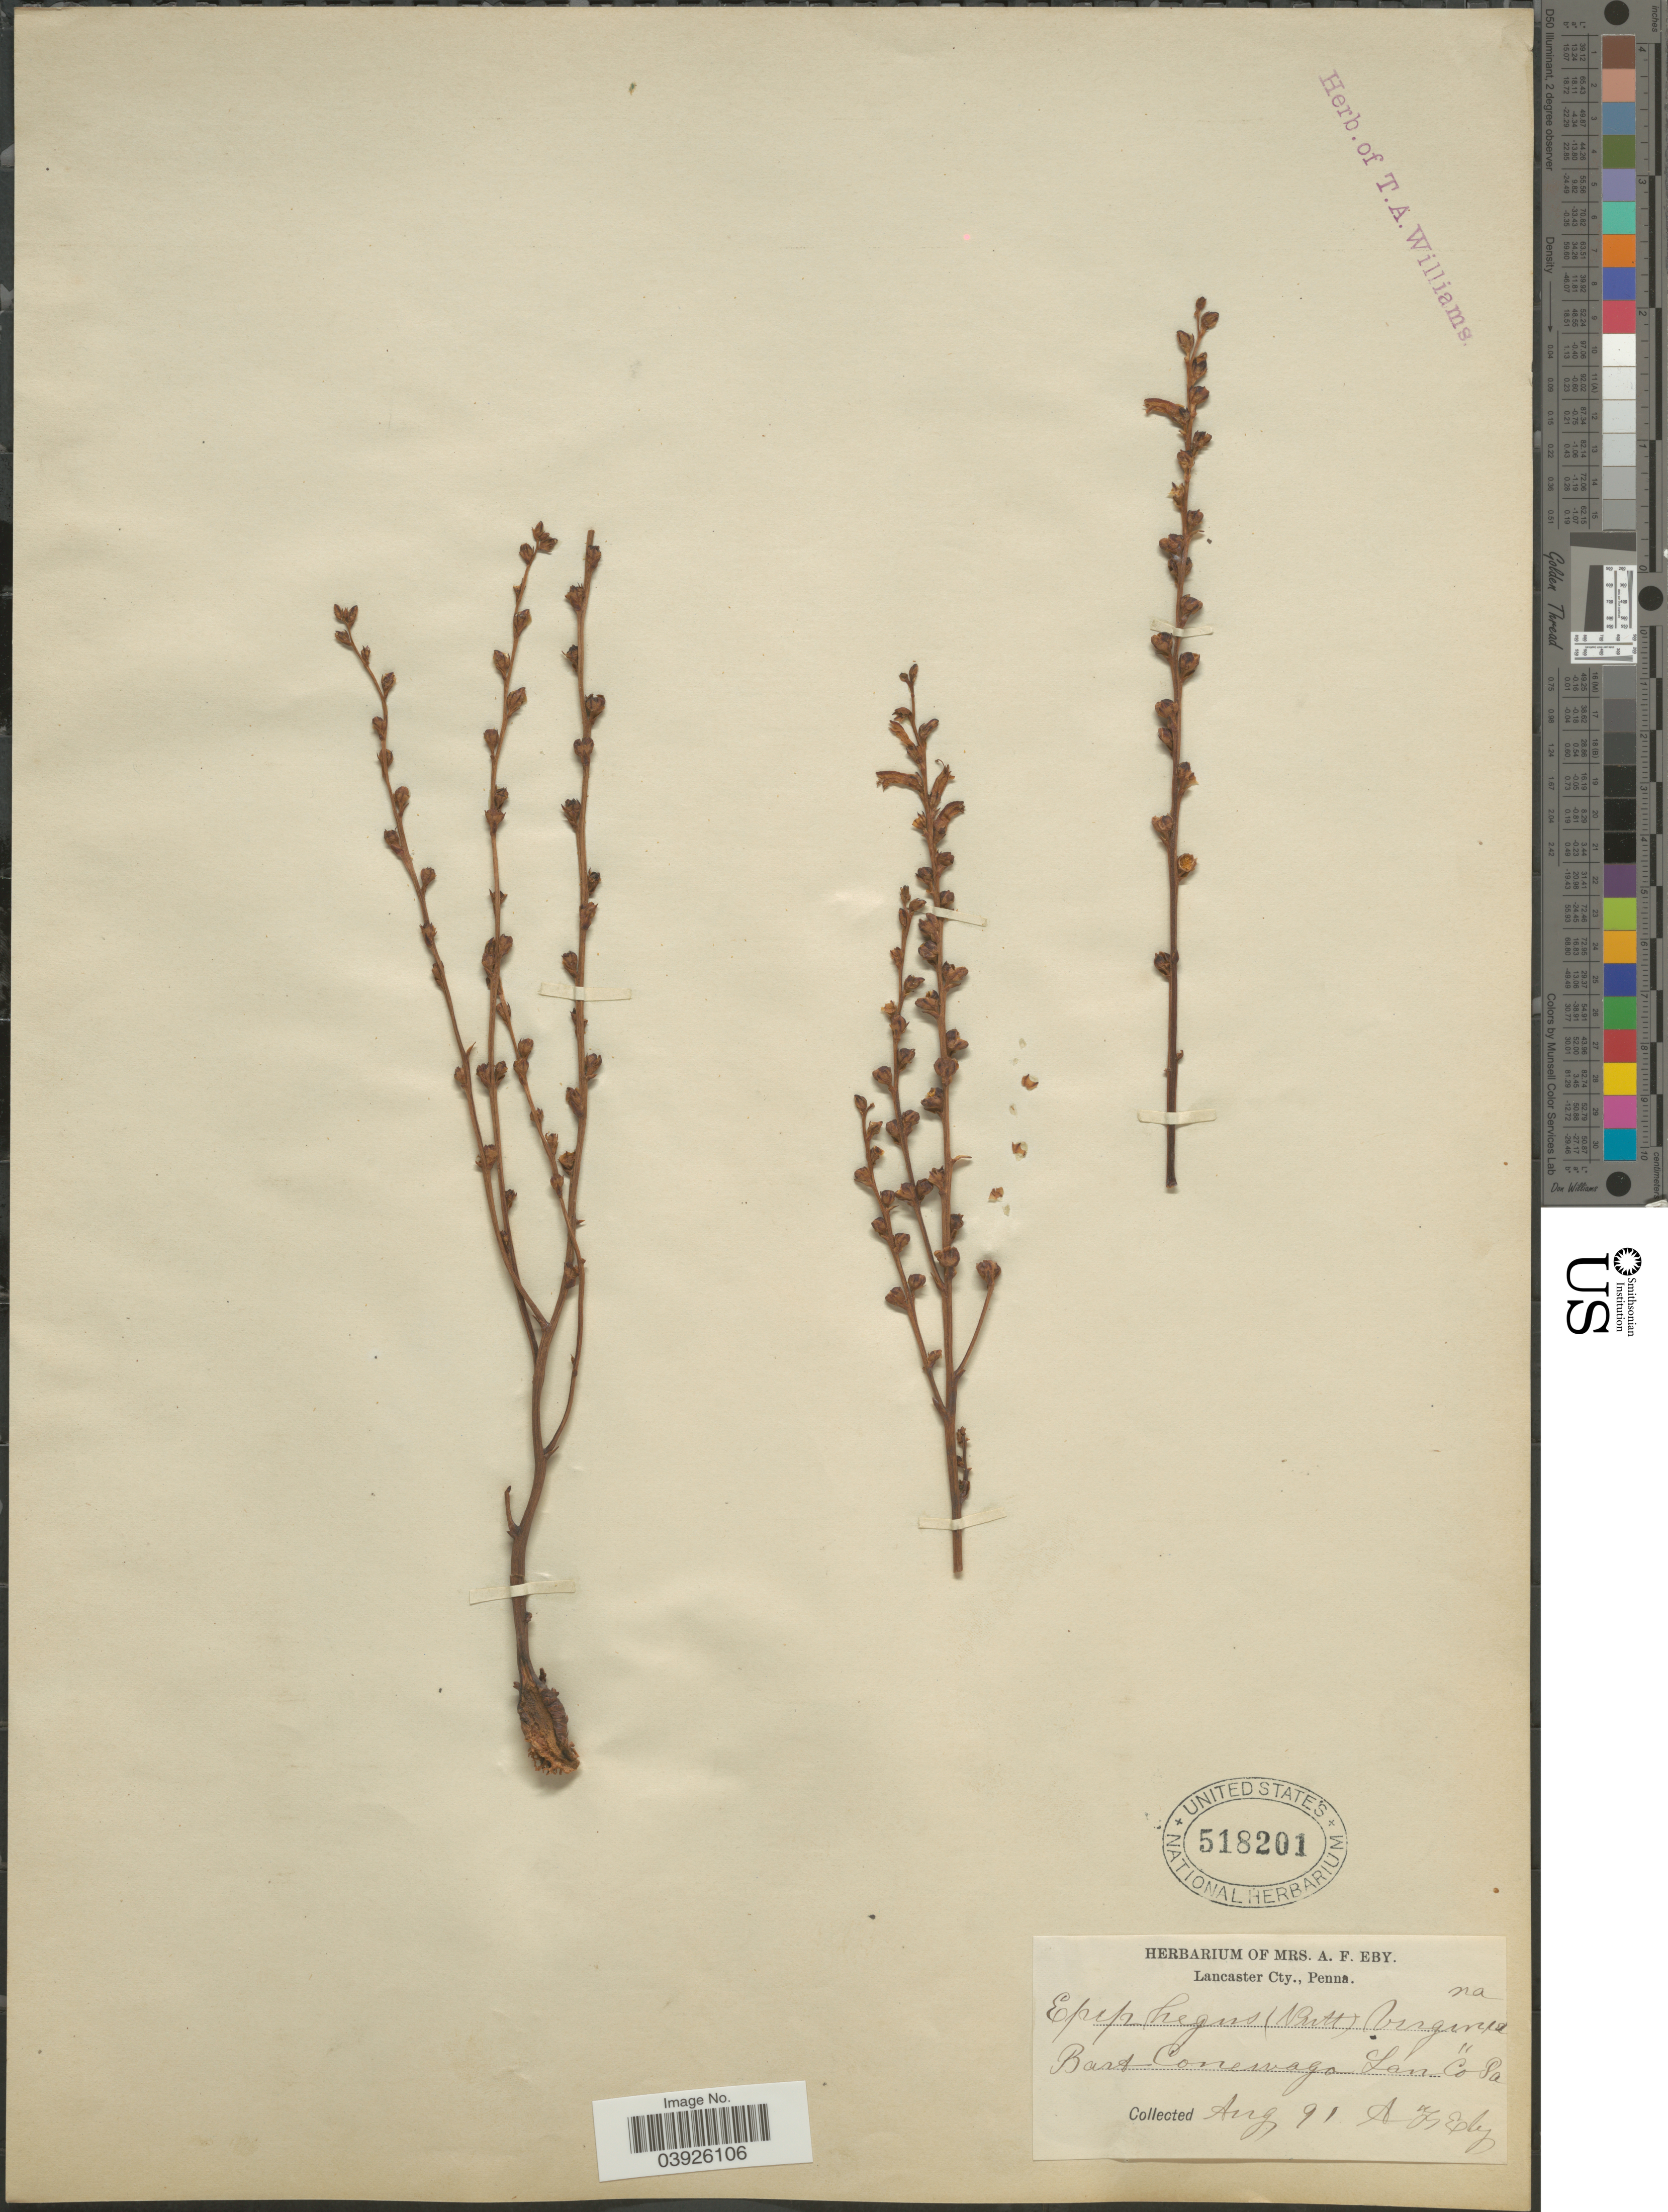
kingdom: Plantae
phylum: Tracheophyta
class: Magnoliopsida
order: Lamiales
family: Orobanchaceae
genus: Epifagus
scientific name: Epifagus virginiana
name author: (L.) W.P.C. Barton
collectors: A. F. Eby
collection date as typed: Transcribed d/m/y: /8/91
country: United States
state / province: Pennsylvania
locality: Bart Conewaga, Lancaster Co.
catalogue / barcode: US 518201